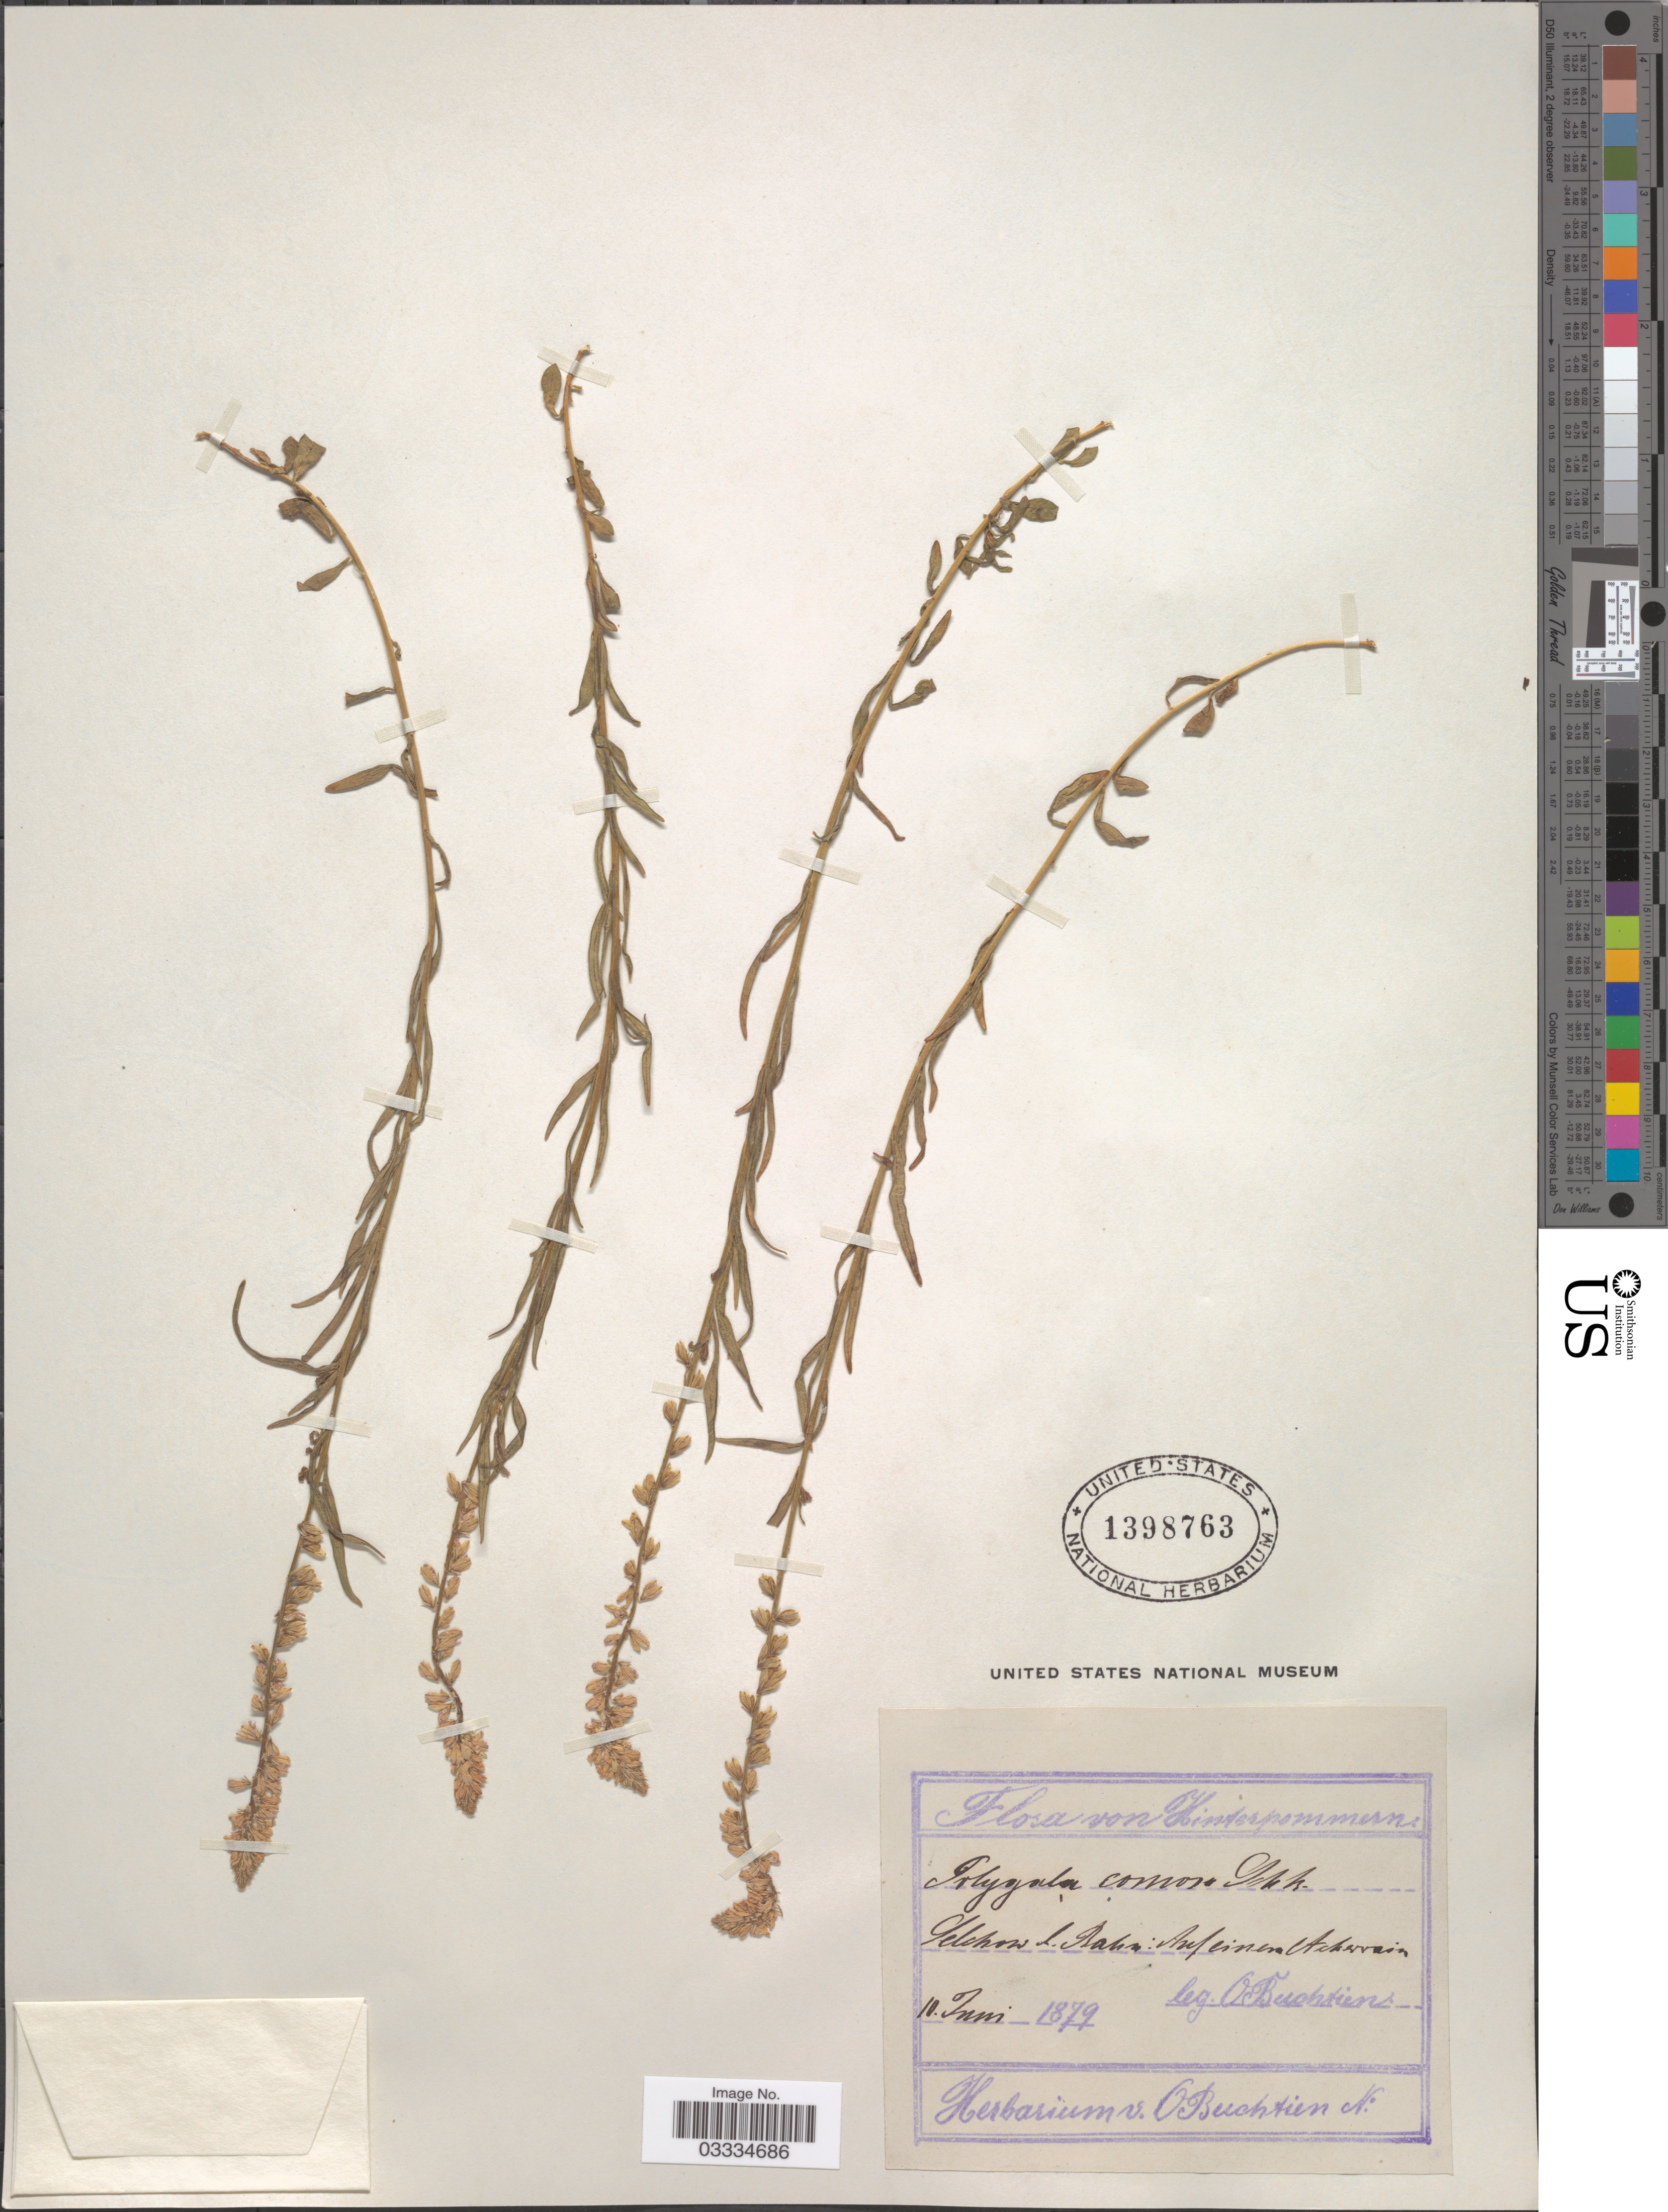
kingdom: Plantae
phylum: Tracheophyta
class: Magnoliopsida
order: Fabales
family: Polygalaceae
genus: Polygala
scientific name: Polygala comosa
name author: Schkuhr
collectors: O. Buchtien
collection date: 1879-06-10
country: Poland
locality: Hinterpommern.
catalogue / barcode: US 1398763